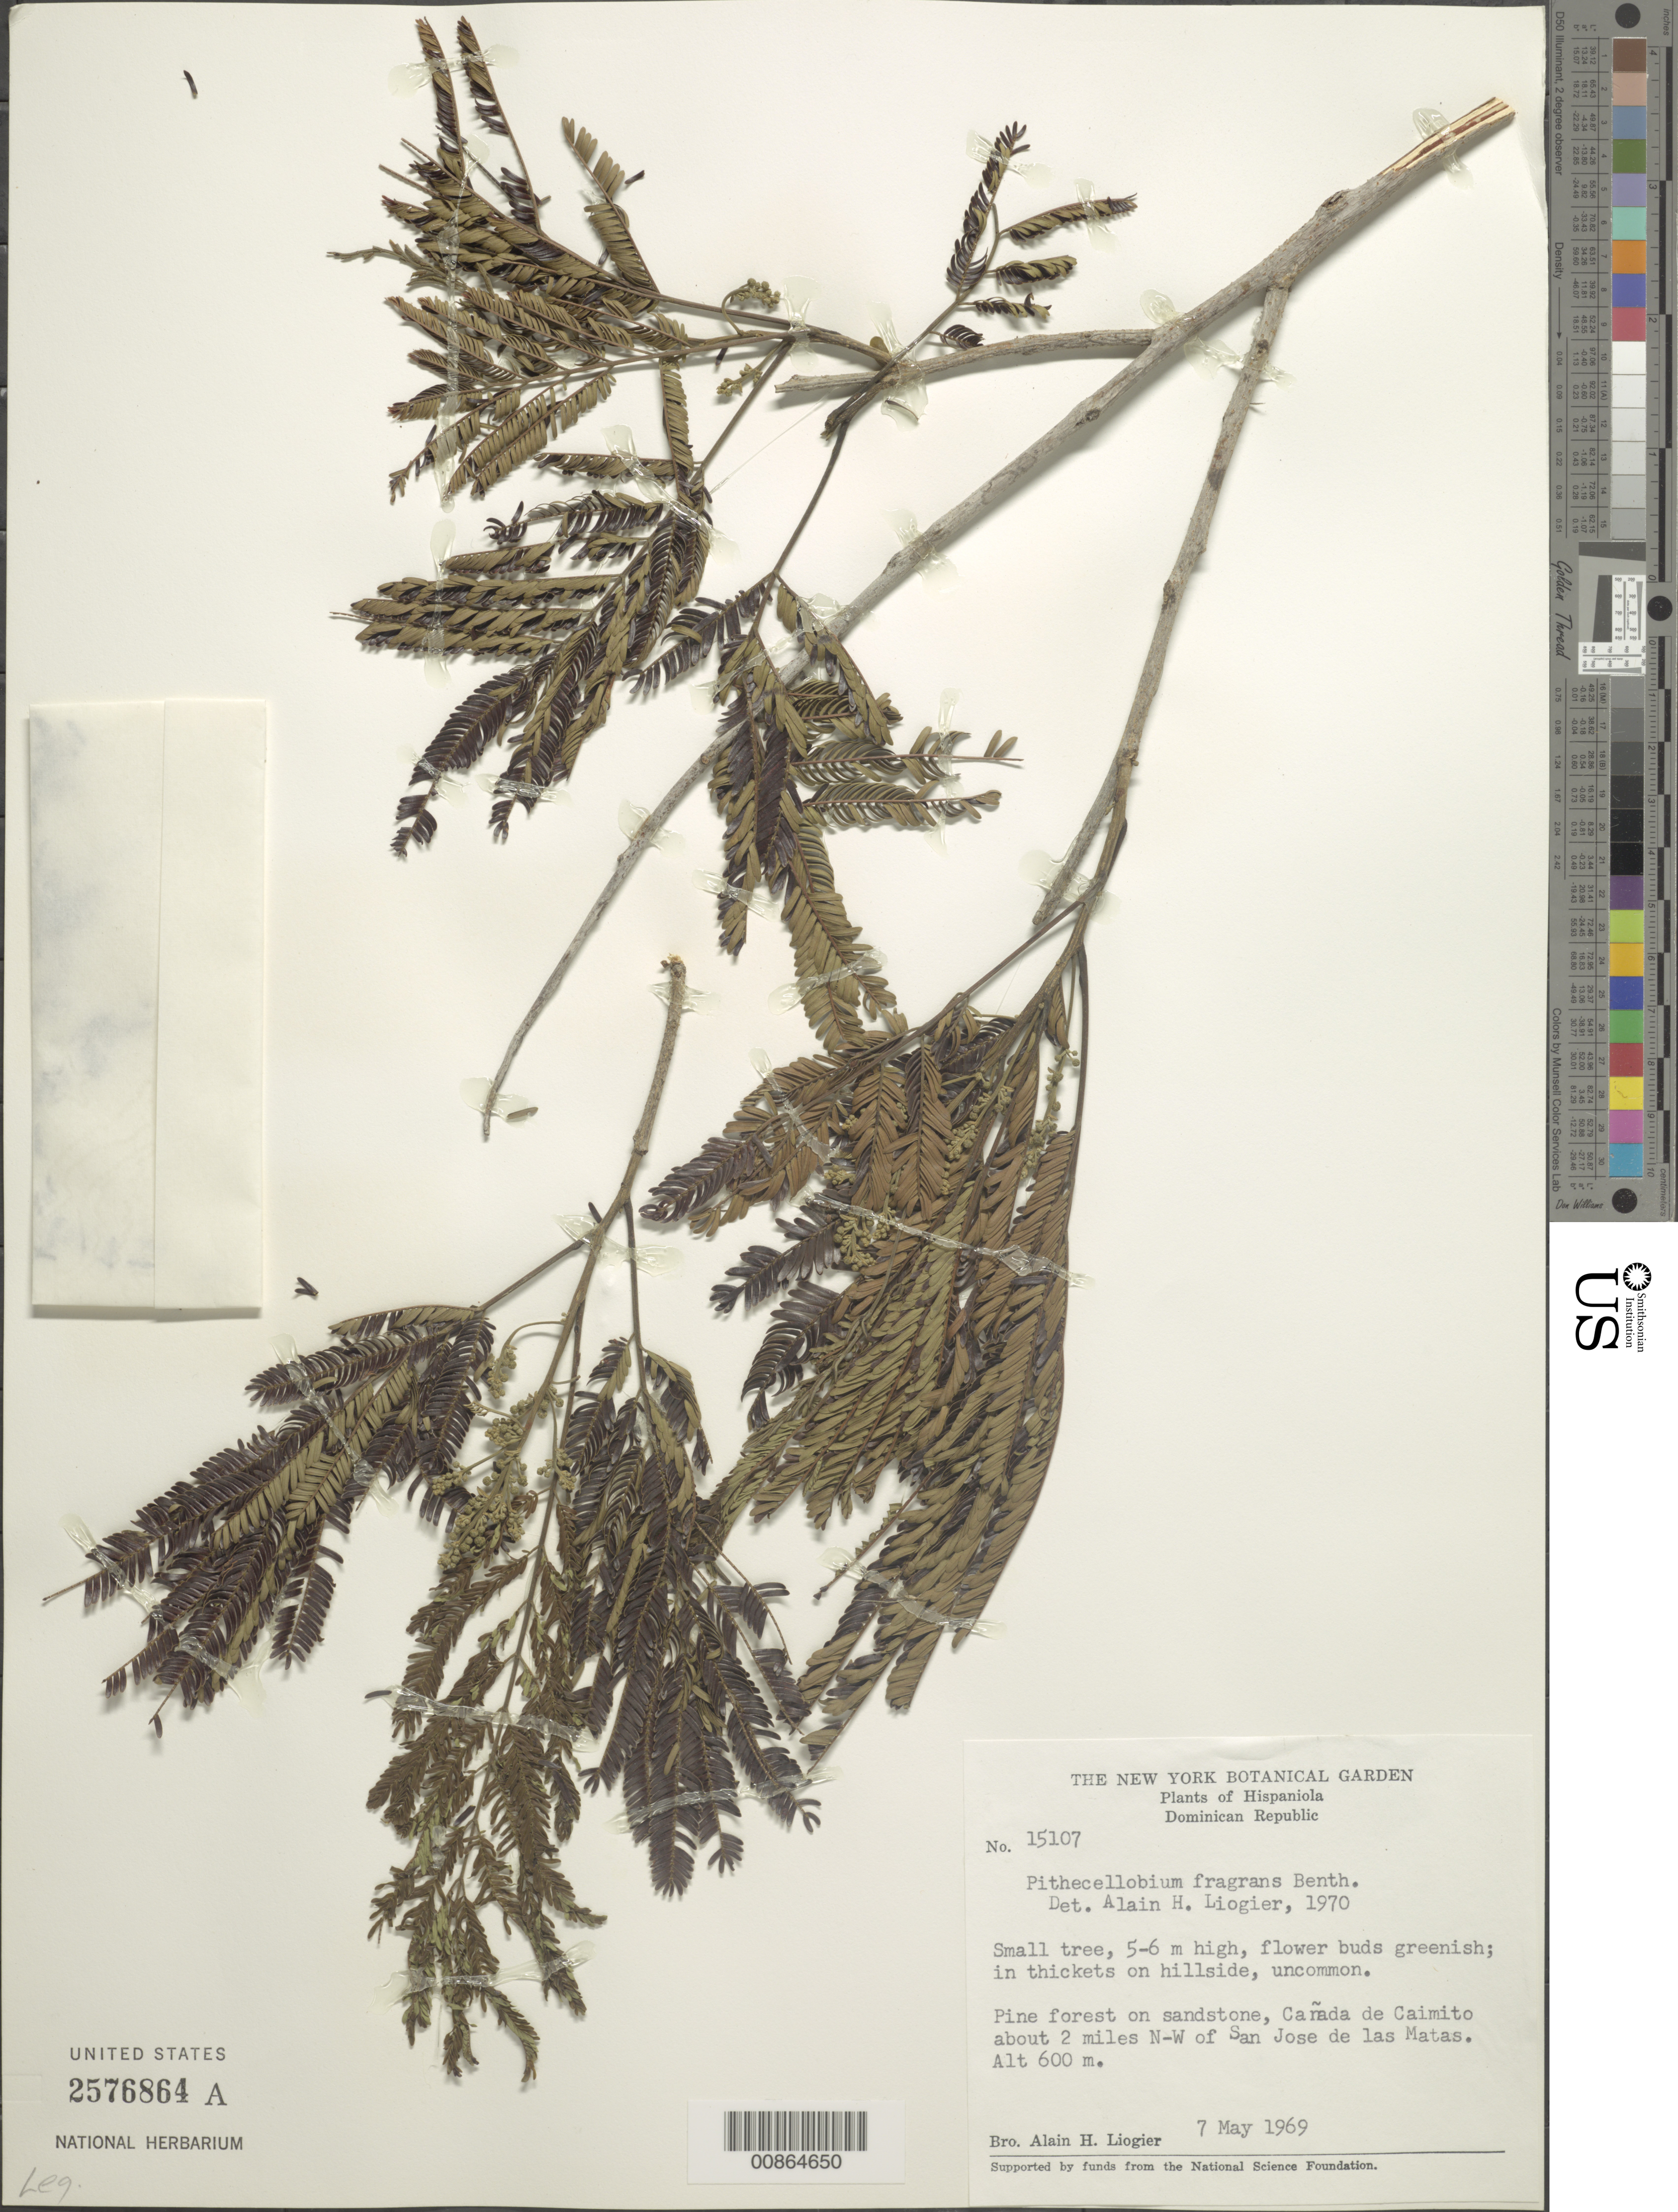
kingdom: Plantae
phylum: Tracheophyta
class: Magnoliopsida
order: Fabales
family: Fabaceae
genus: Pithecellobium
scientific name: Pithecellobium fragrans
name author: (Macfad.) Benth.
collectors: A. H. Liogier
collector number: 15107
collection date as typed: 07 May 1969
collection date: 1969-05-07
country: Dominican Republic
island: Hispaniola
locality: Cañada de Caimito about 2 miles NW of San José de las Matas.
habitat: In thickets on hillside. Pine forest on sandstone.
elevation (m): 600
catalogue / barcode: US 2576864A